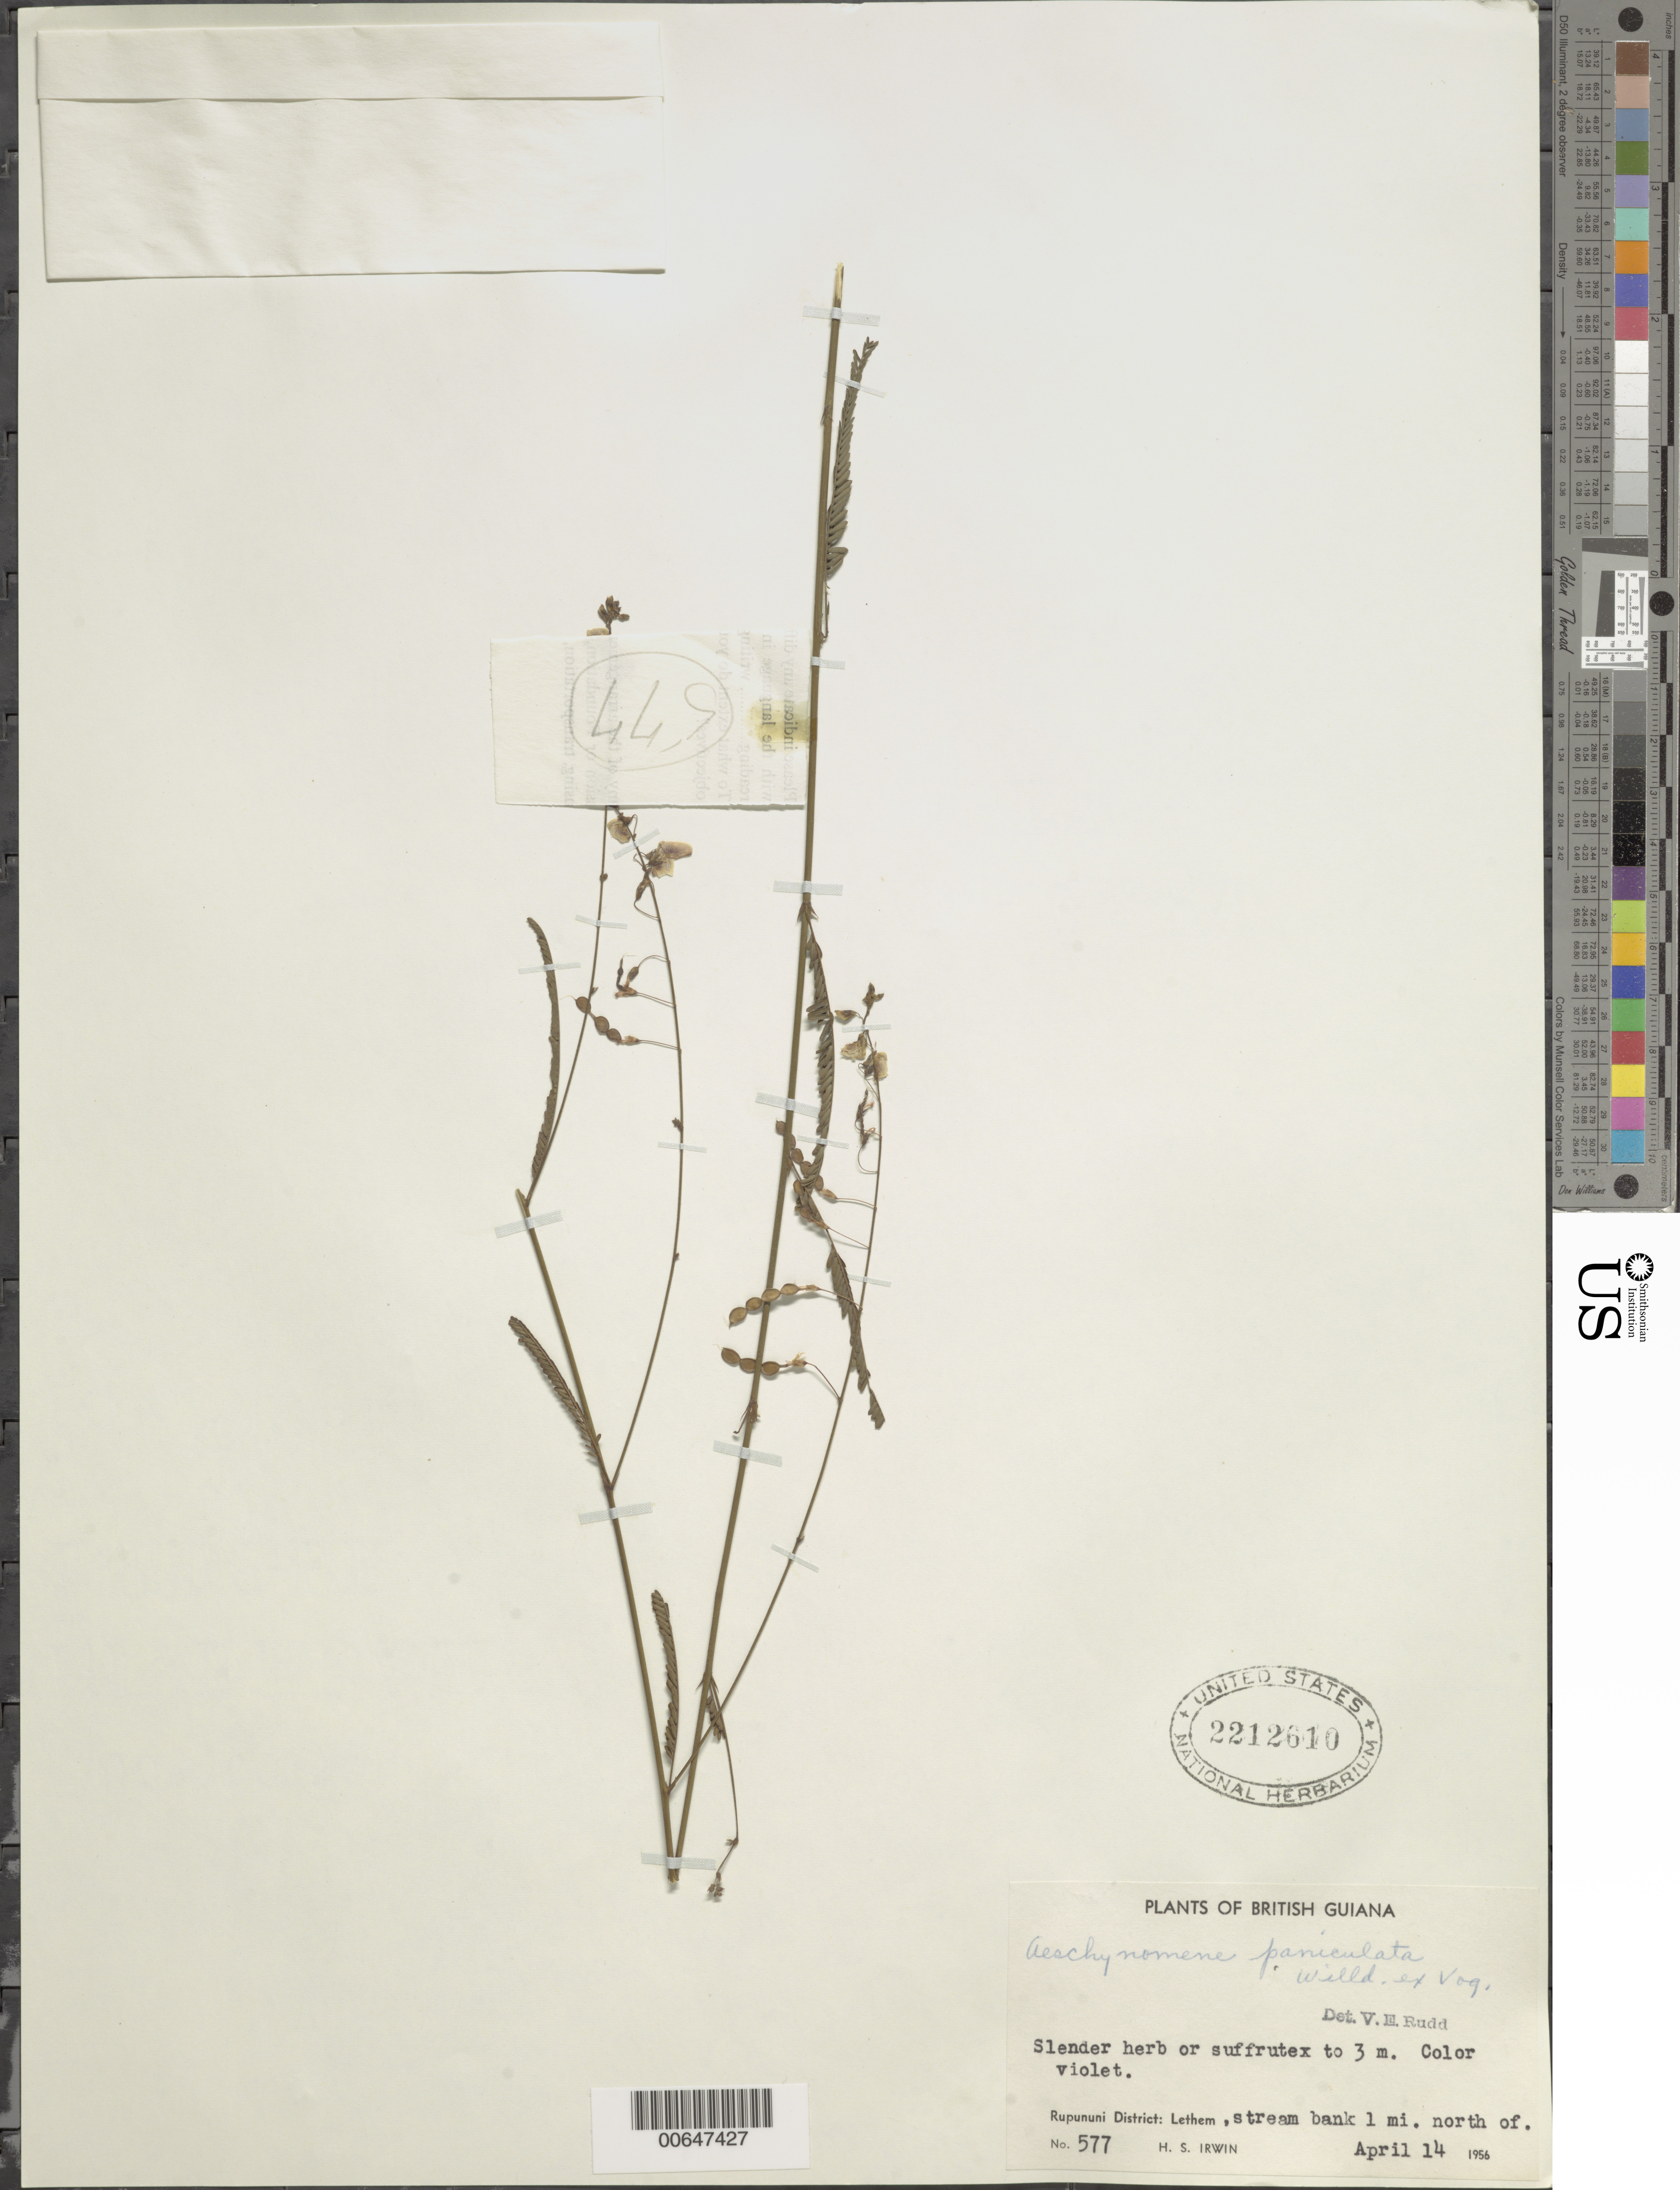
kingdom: Plantae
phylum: Tracheophyta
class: Magnoliopsida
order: Fabales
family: Fabaceae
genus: Aeschynomene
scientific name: Aeschynomene paniculata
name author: Vogel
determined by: Rudd, V. E.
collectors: H. Irwin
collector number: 577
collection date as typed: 14-Apr-56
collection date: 1956-04-14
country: Guyana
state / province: U. Takutu-U. Essequibo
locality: Rupununi Dist., Lethem, 1 mi. N of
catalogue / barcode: US 2212610